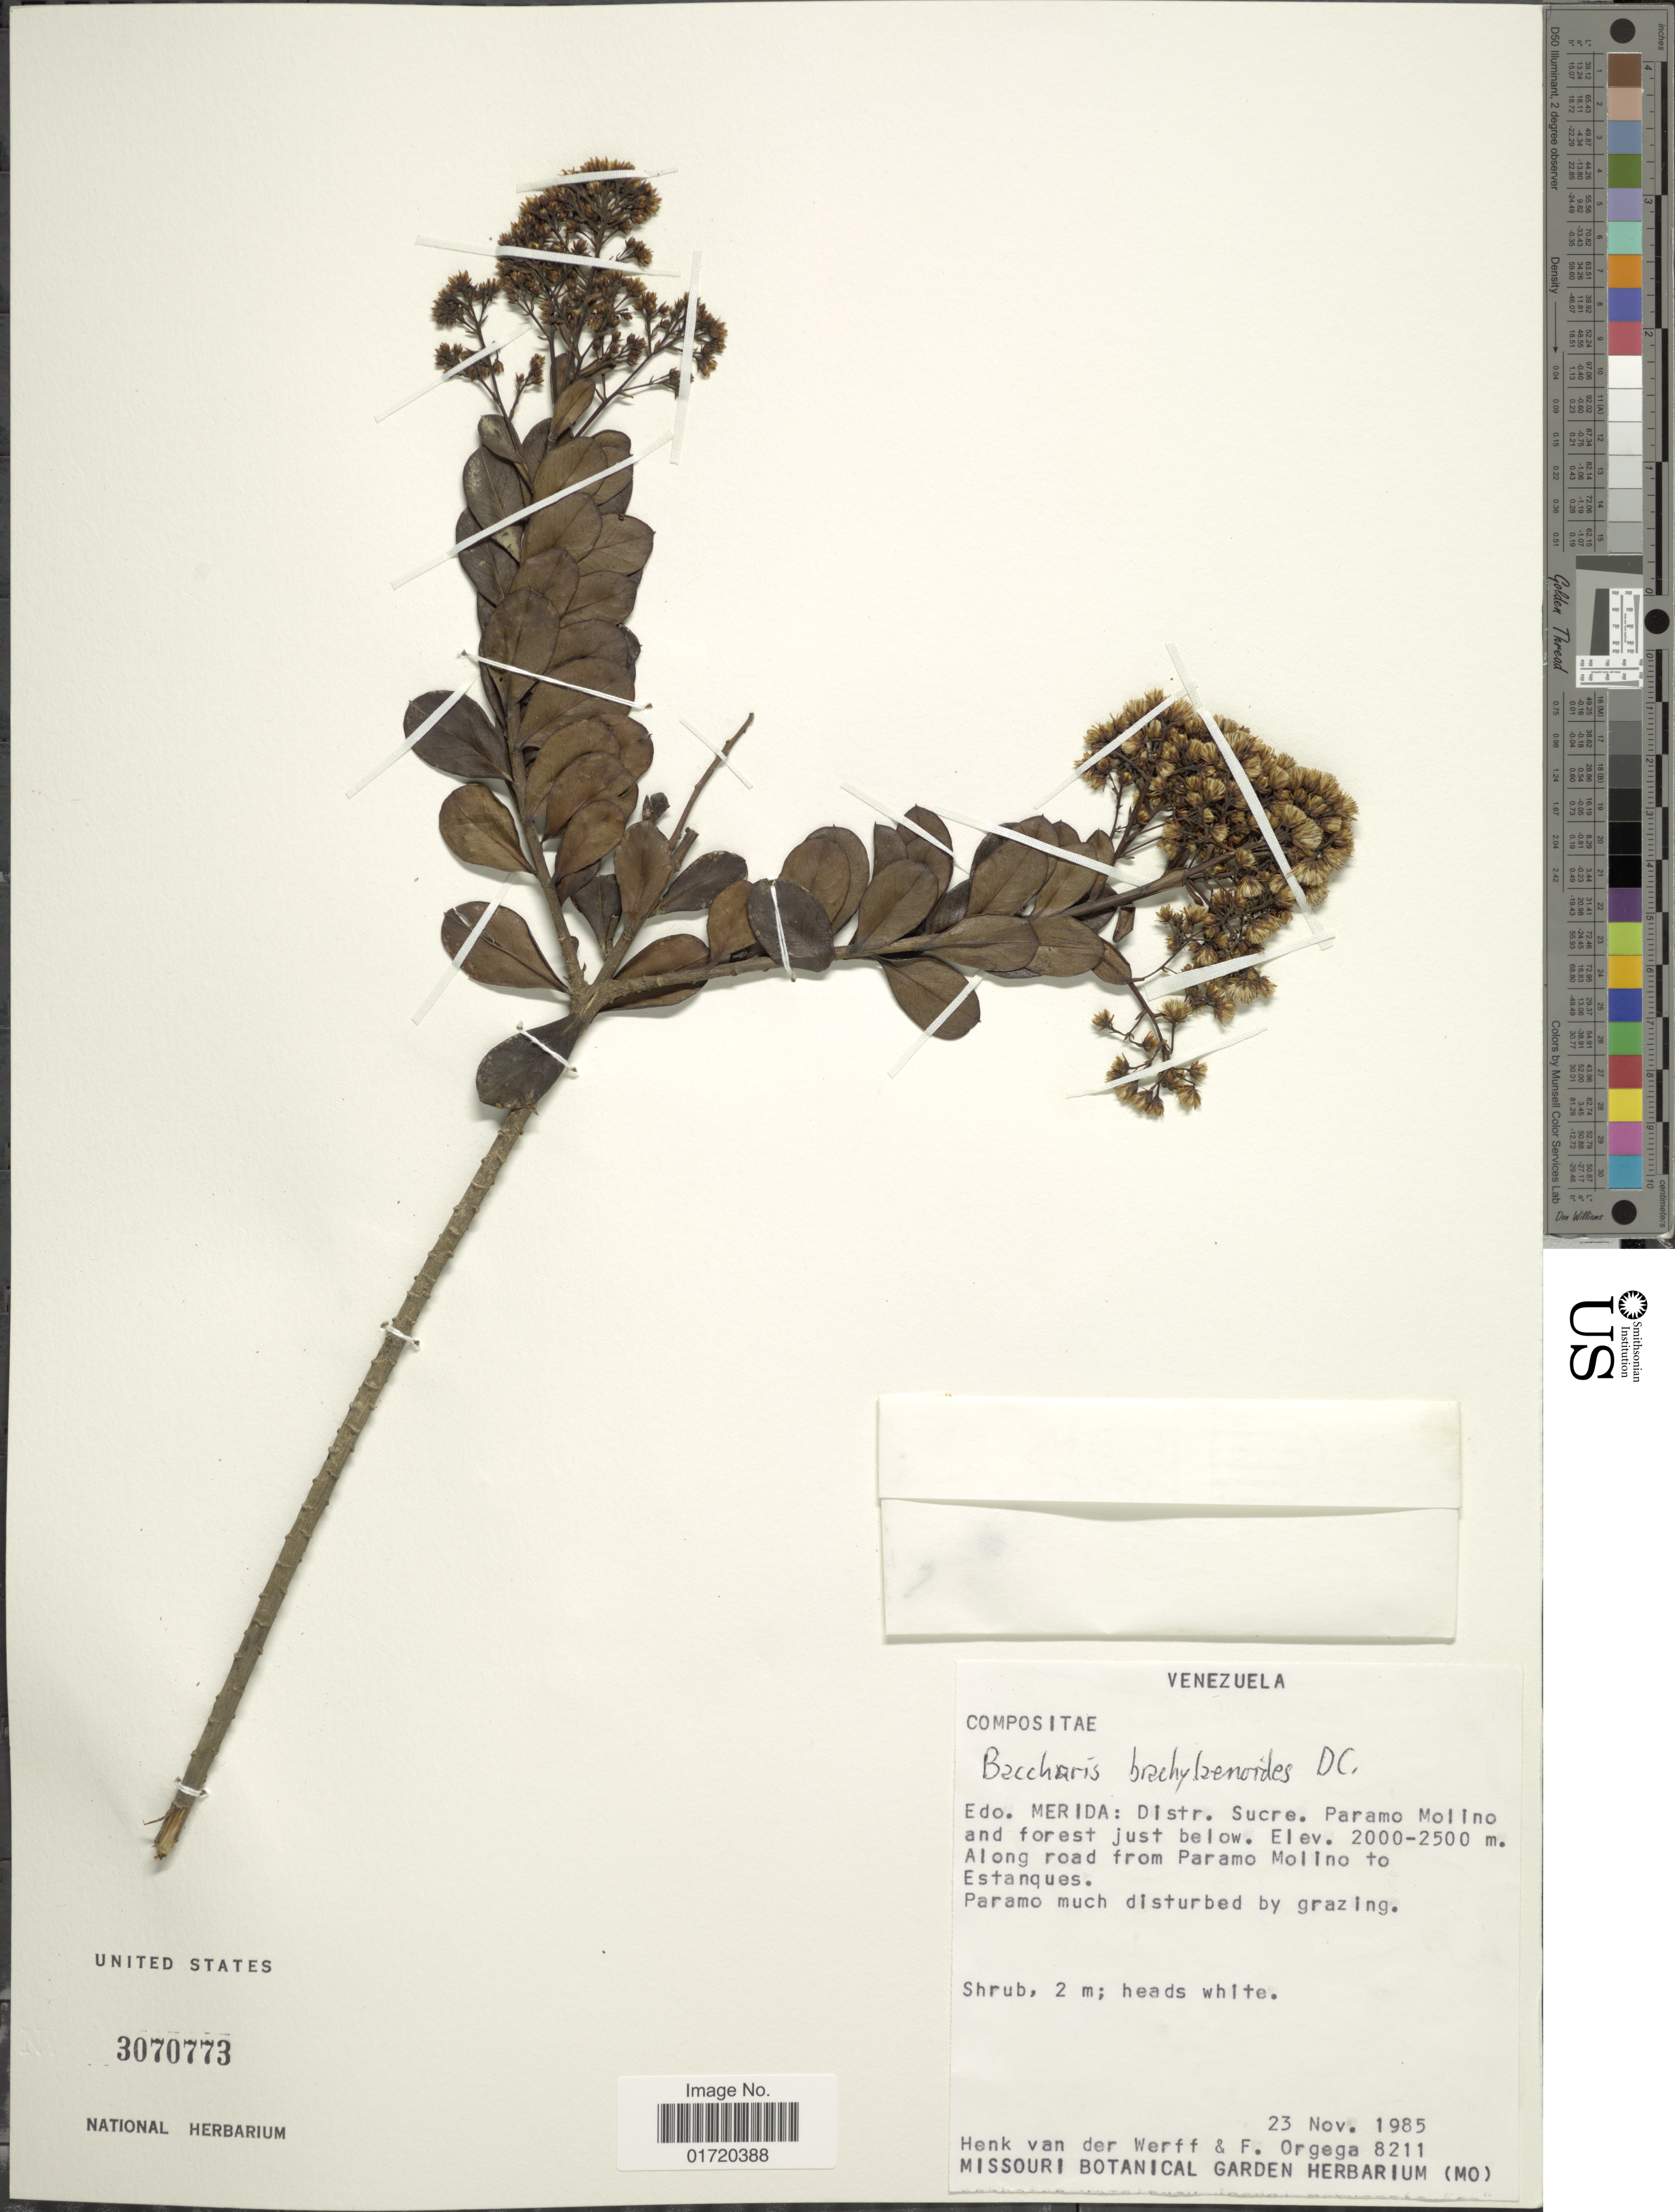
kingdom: Plantae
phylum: Tracheophyta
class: Magnoliopsida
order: Asterales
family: Asteraceae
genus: Baccharis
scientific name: Baccharis brachylaenoides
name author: DC.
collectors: H. van der Werff & F. Orgega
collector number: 8211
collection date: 1985-11-23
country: Venezuela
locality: Edo. Merida, Distr. Sucre, Paramo Molino and forest just below, along road from Paramo Molino to Estanquez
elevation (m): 2000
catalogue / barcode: US 3070773